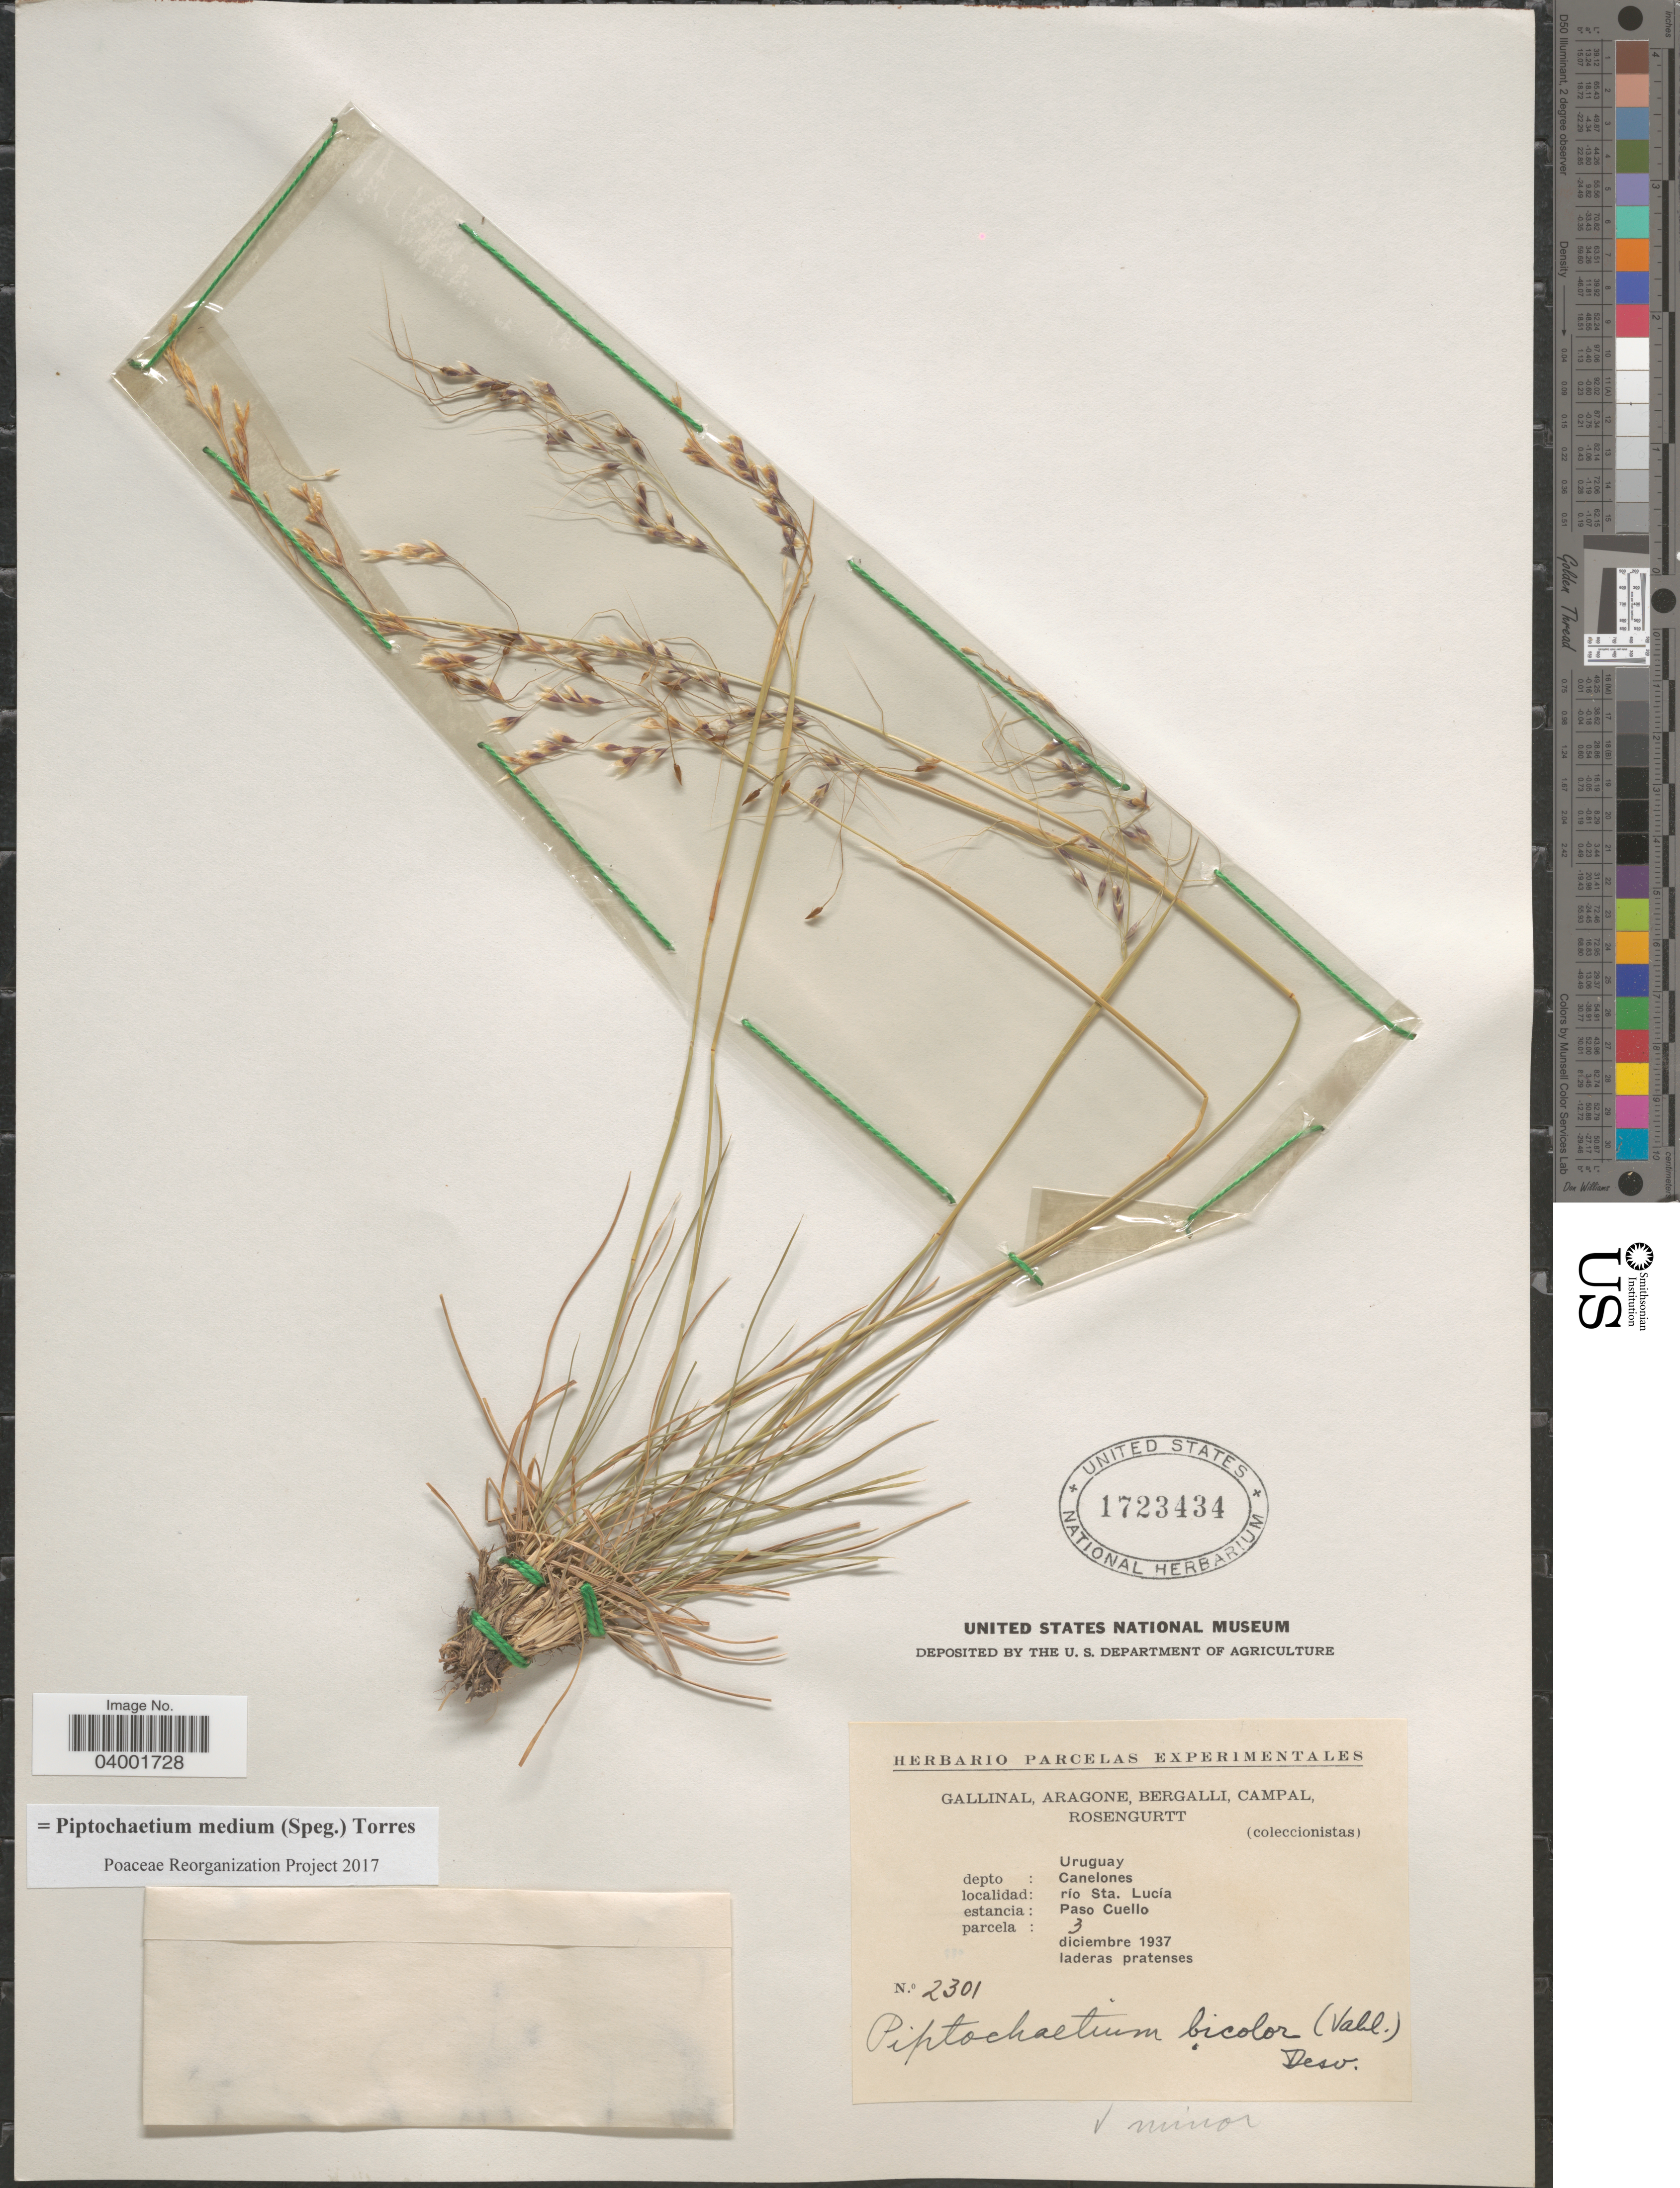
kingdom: Plantae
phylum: Tracheophyta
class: Liliopsida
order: Poales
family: Poaceae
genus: Piptochaetium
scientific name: Piptochaetium medium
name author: (Speg.) Torres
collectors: -. Gallinal, -- Aragone, -- Bergalli, -- Campal & Rosengurtt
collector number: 2301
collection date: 1937-12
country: Uruguay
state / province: Canelones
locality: Depto: Canelones. Río Sta. Lucia. Estancia: Paso Cuello. Parcela: 3.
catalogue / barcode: US 1723434